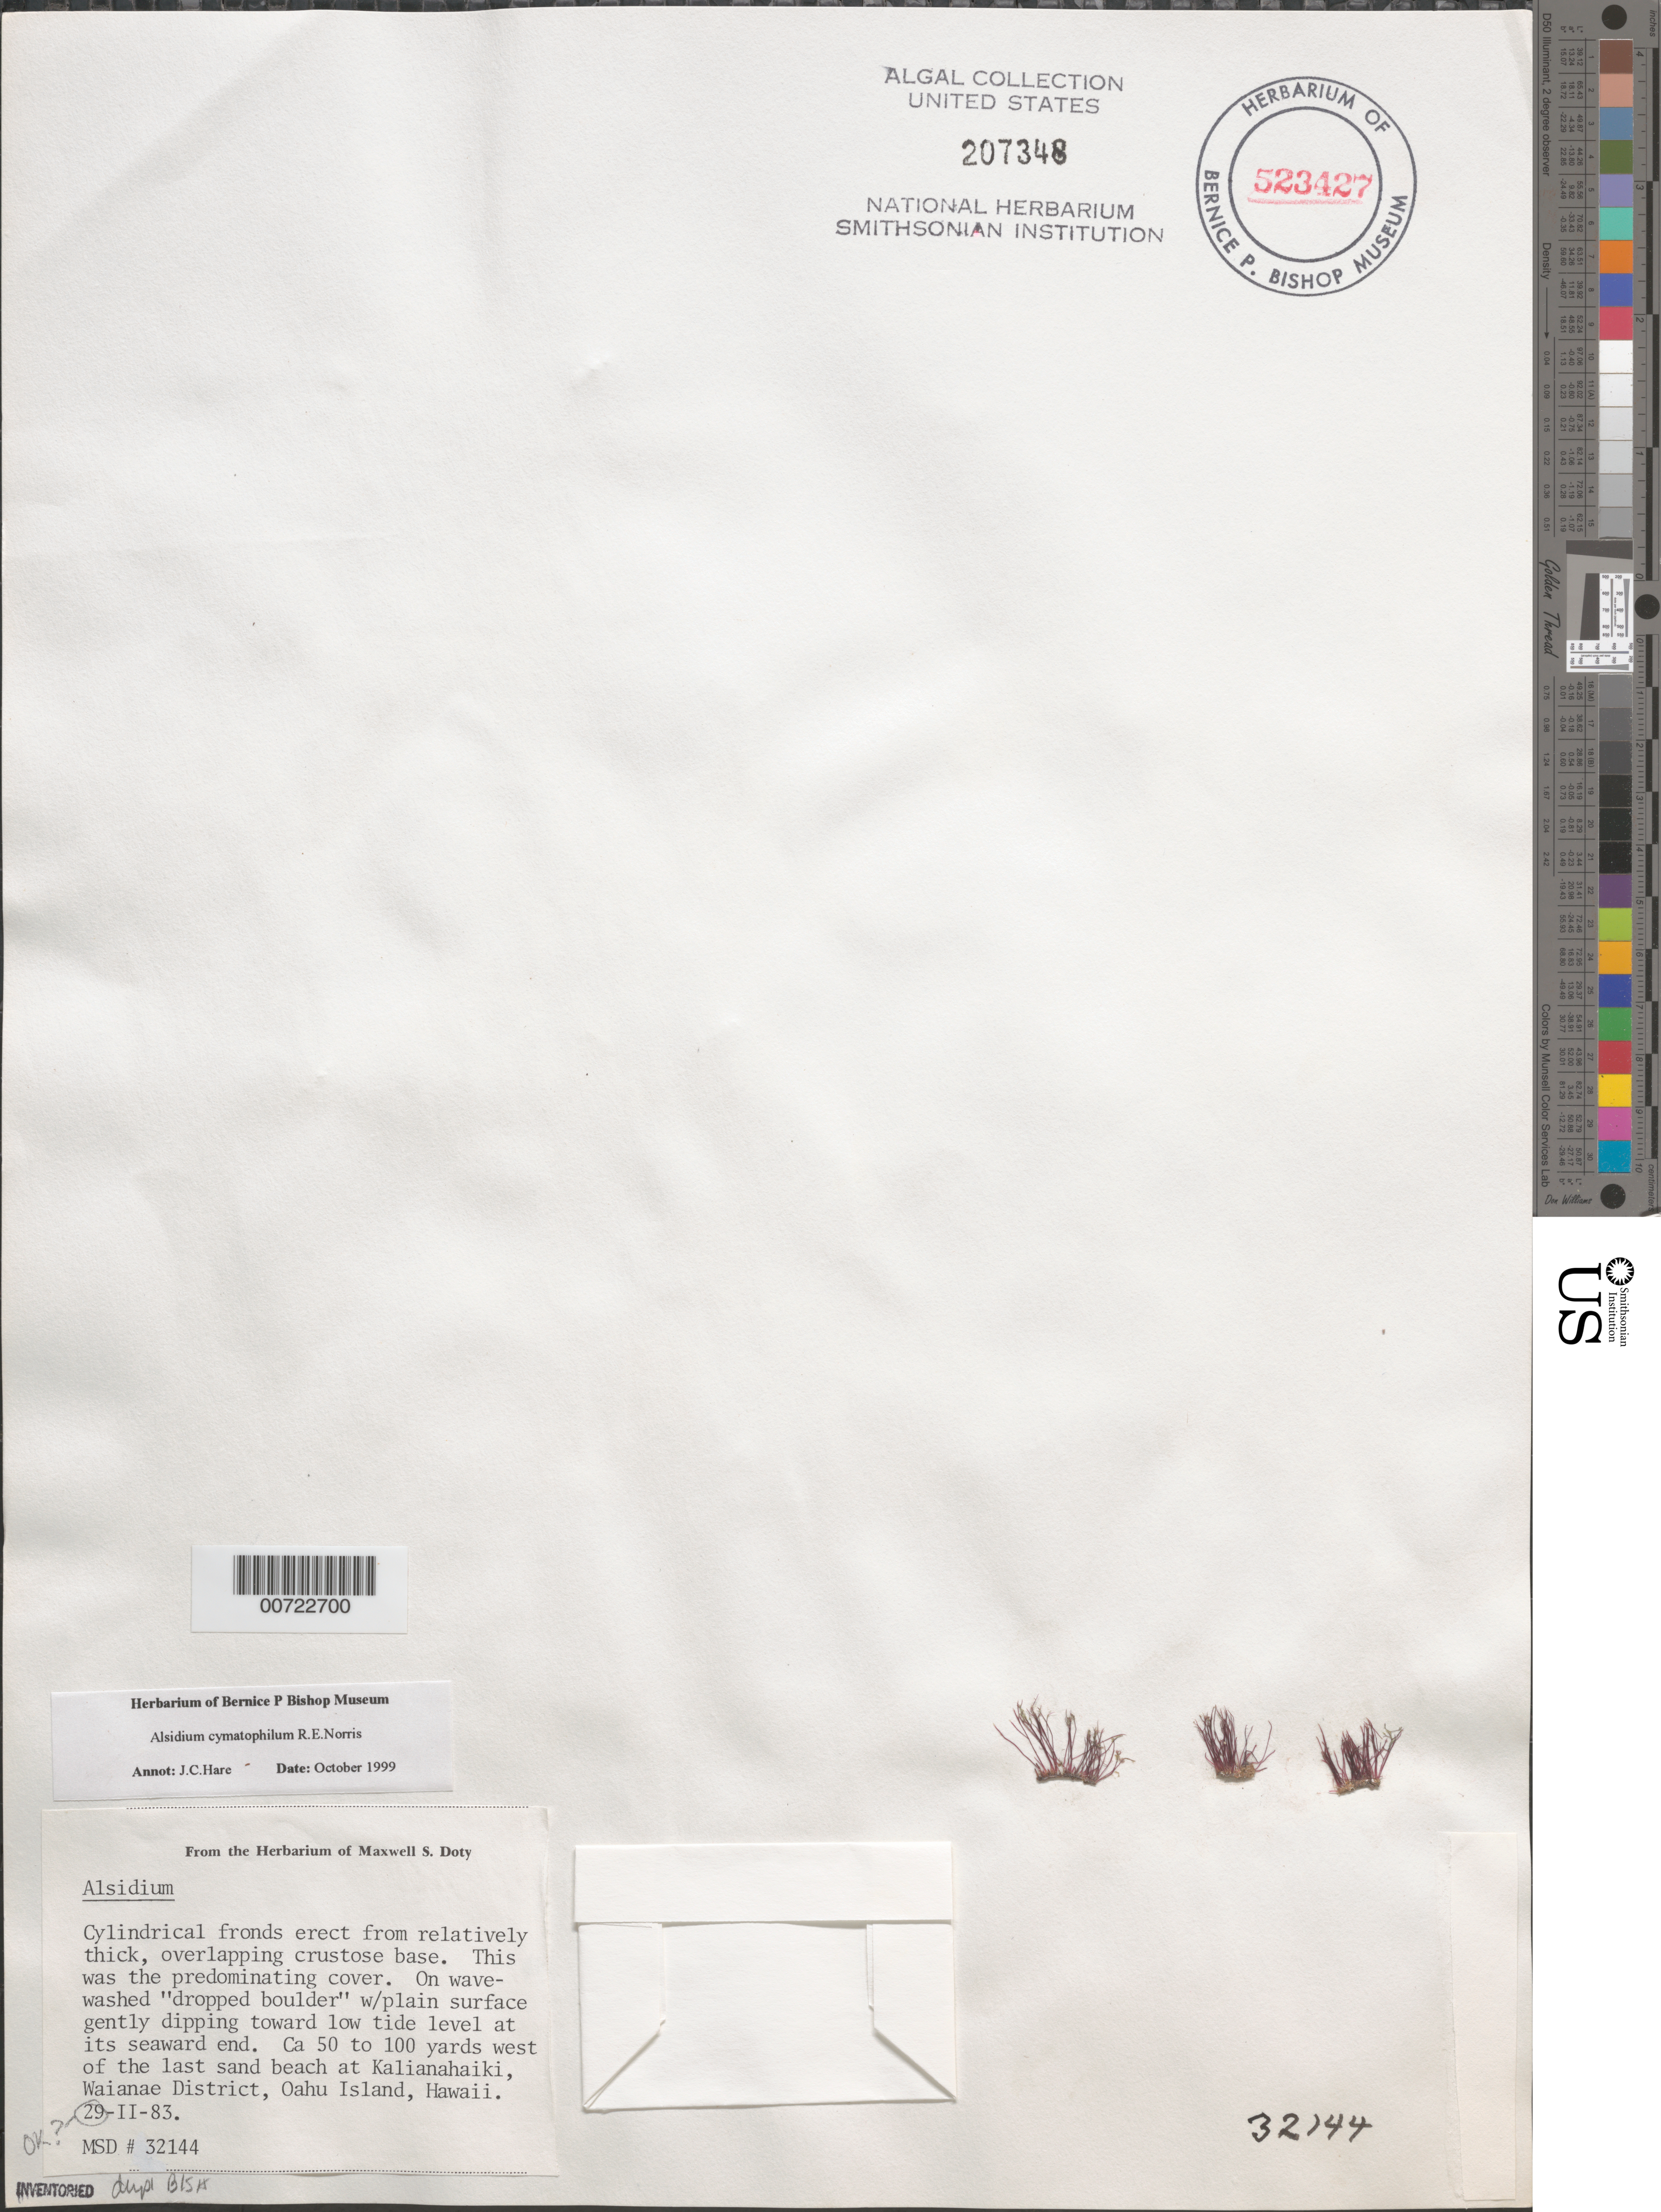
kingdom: Plantae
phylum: Rhodophyta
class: Florideophyceae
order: Ceramiales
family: Rhodomelaceae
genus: Digenea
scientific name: Digenea cymatophila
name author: (R.E. Norris) Diaz-Tapia & C.A. Maggs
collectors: M. S. Doty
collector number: MSD 32144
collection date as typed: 29 Feb 1983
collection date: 1983-02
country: United States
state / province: Hawaii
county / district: Honolulu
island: Oahu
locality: Off Kalianahaiki, Waianae District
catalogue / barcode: US 207348